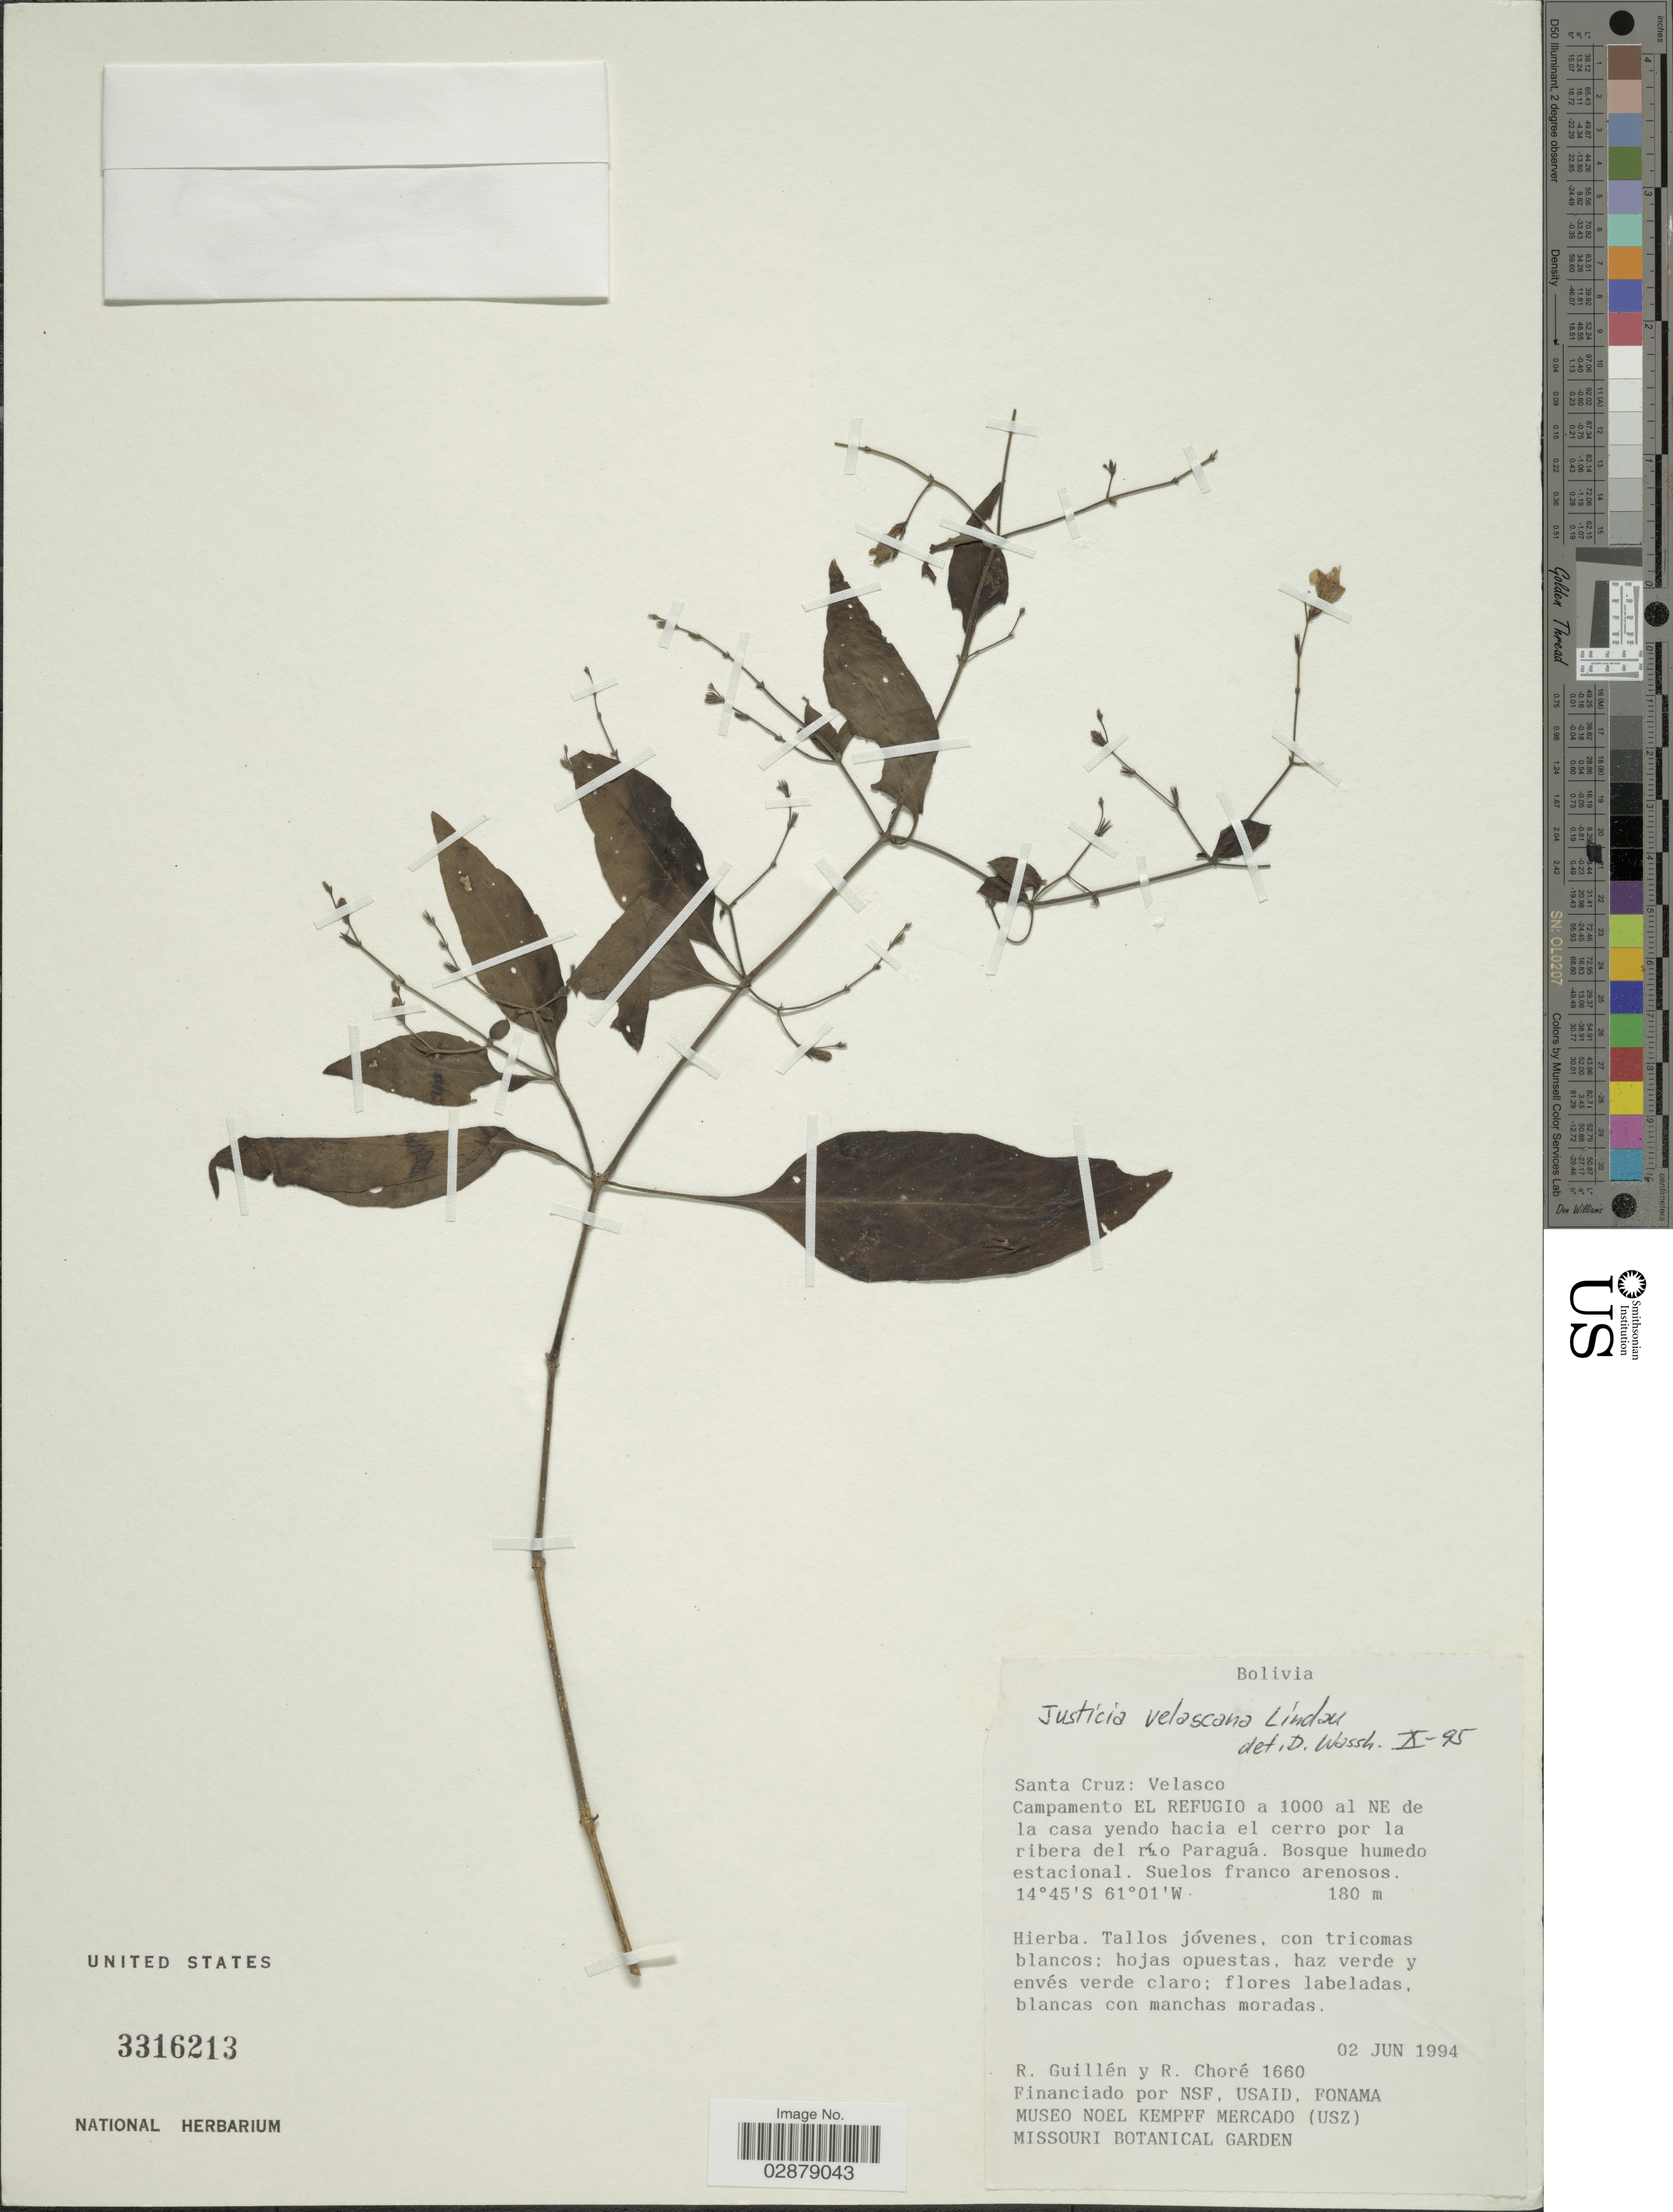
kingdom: Plantae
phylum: Tracheophyta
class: Magnoliopsida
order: Lamiales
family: Acanthaceae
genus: Justicia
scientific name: Justicia glaziovii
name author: Lindau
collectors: R. Guillen & R. Choré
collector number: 1660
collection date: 1994-06-02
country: Bolivia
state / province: Santa Cruz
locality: Velasco. Campamento El Refugio a 1000 al NE de la casa yendo hacia el cerro por la ribera del río Paragúa.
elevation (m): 180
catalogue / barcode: US 3316213